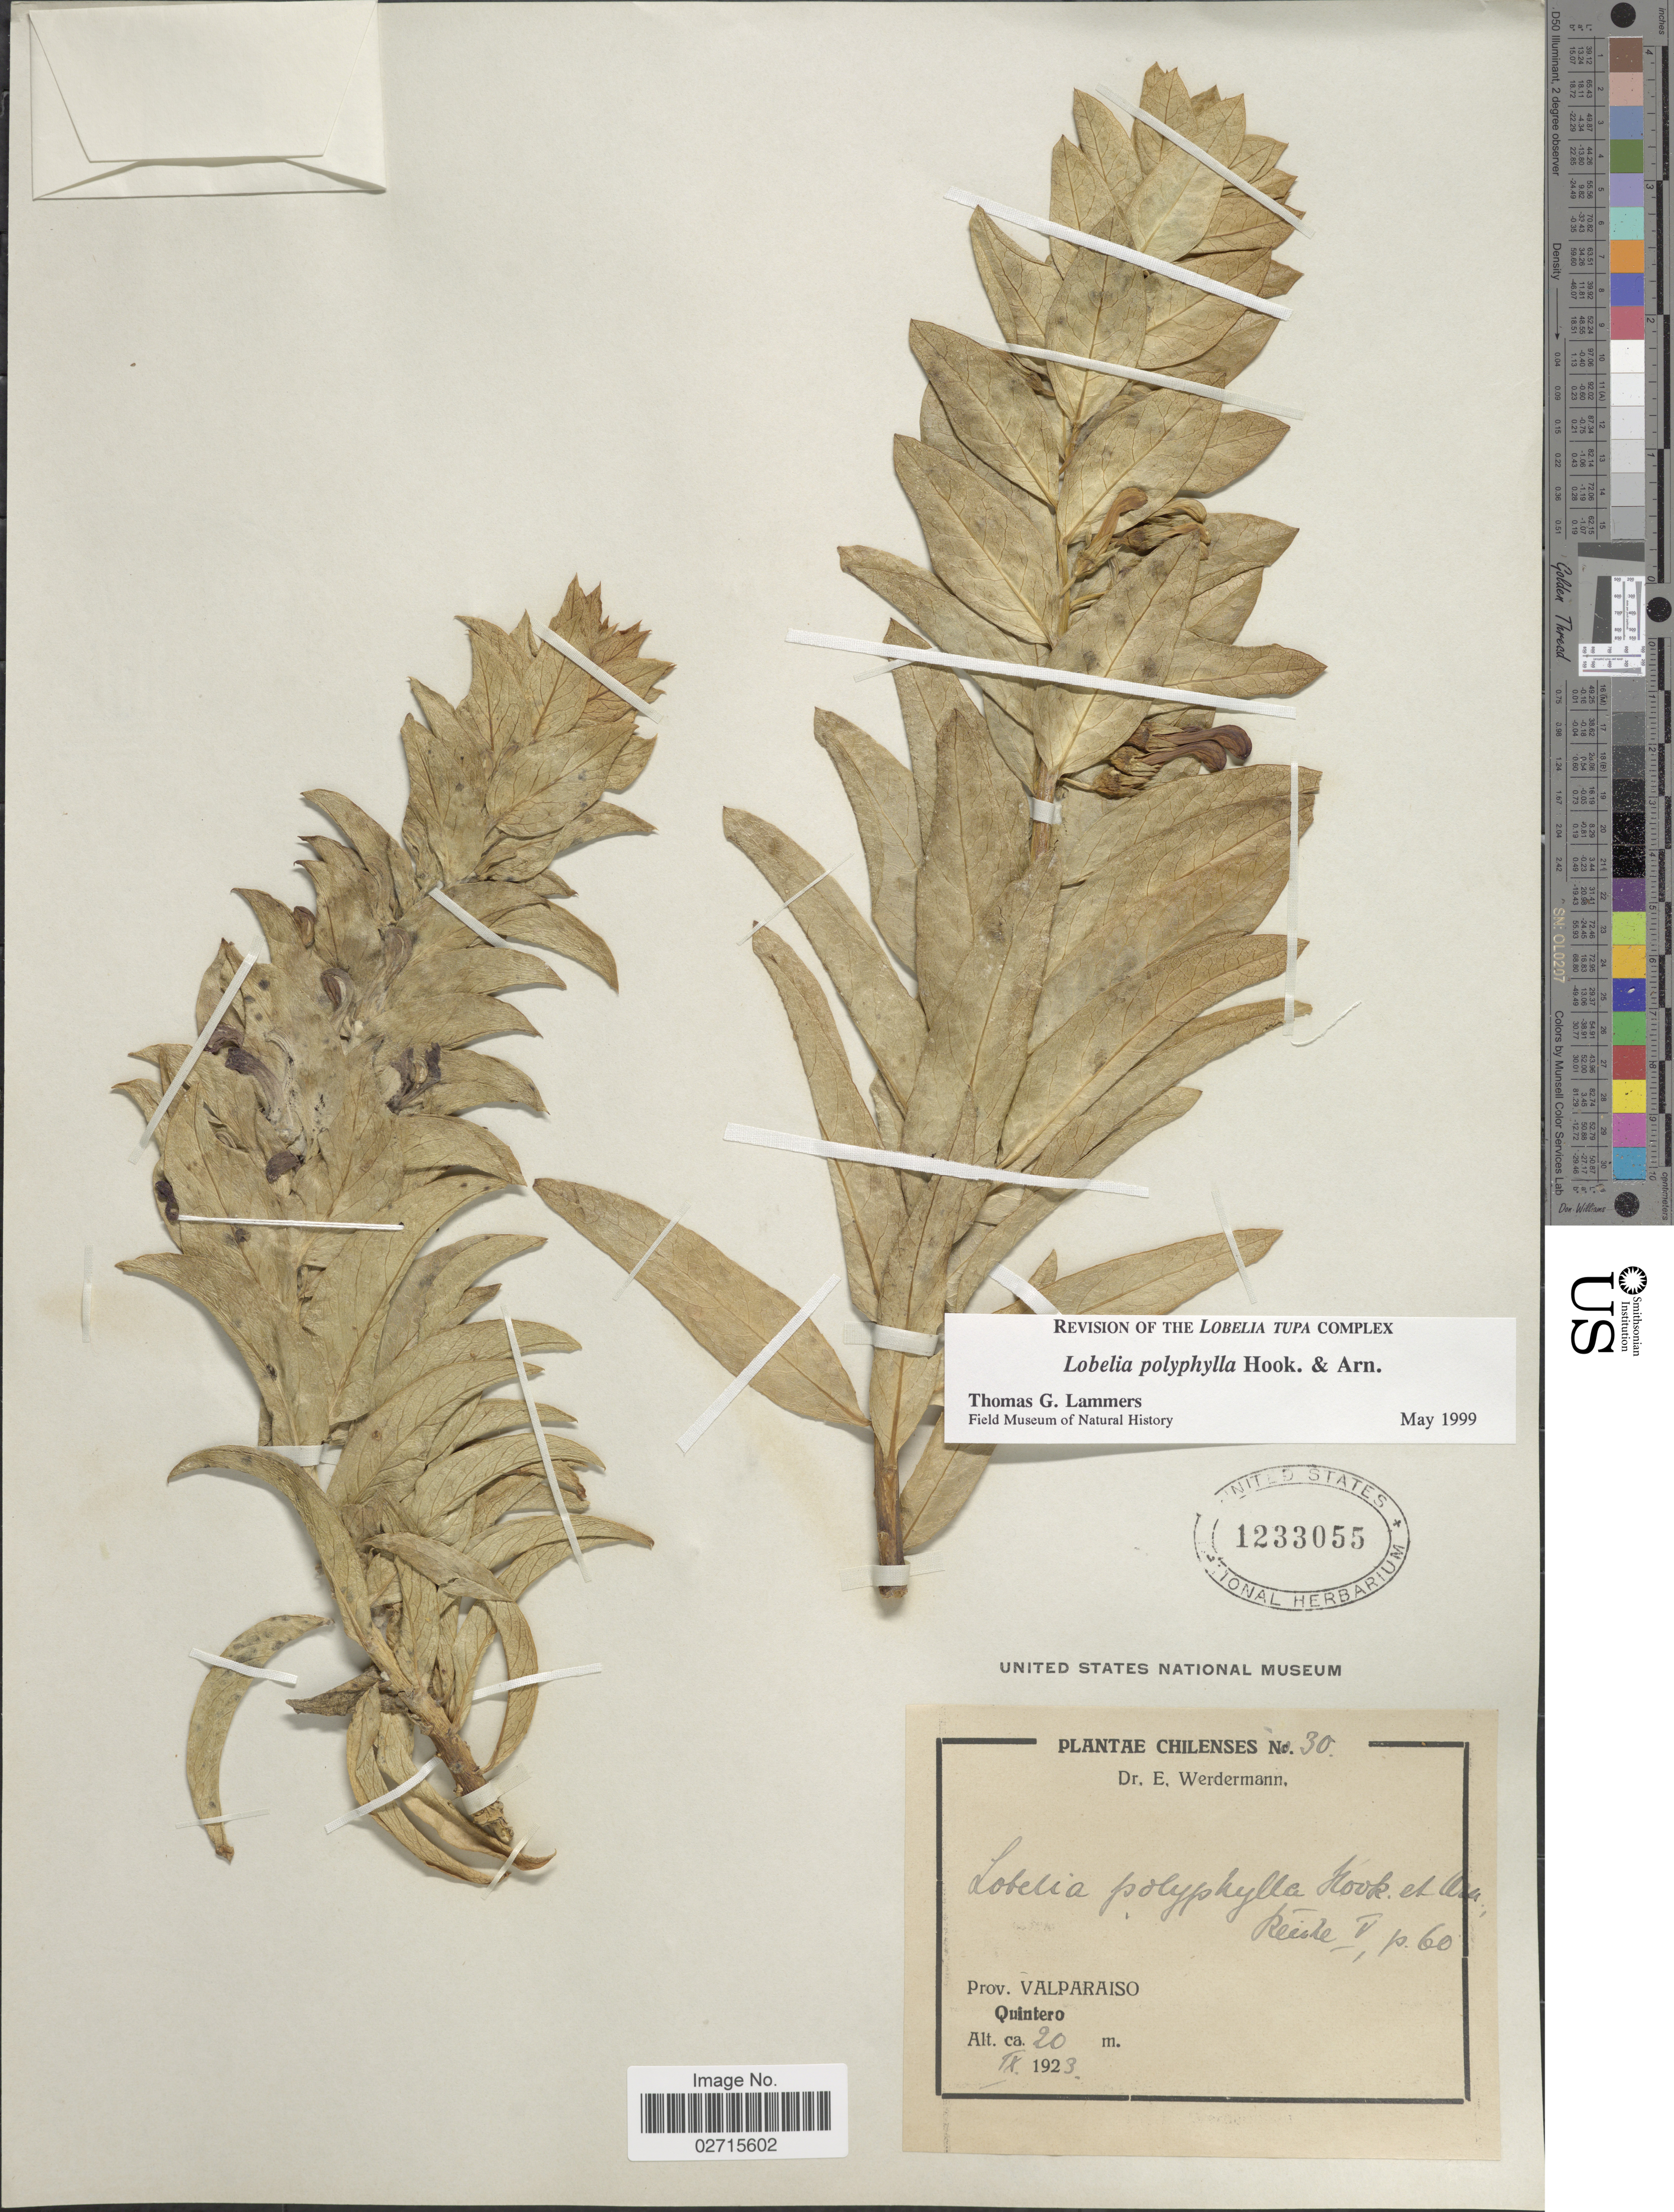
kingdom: Plantae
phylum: Tracheophyta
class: Magnoliopsida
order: Asterales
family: Campanulaceae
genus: Lobelia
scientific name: Lobelia polyphylla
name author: Hook. & Arn.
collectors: E. Werdermann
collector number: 30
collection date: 1923-09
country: Chile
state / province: Valparaíso (V)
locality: Quintero.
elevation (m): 20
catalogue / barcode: US 1233055